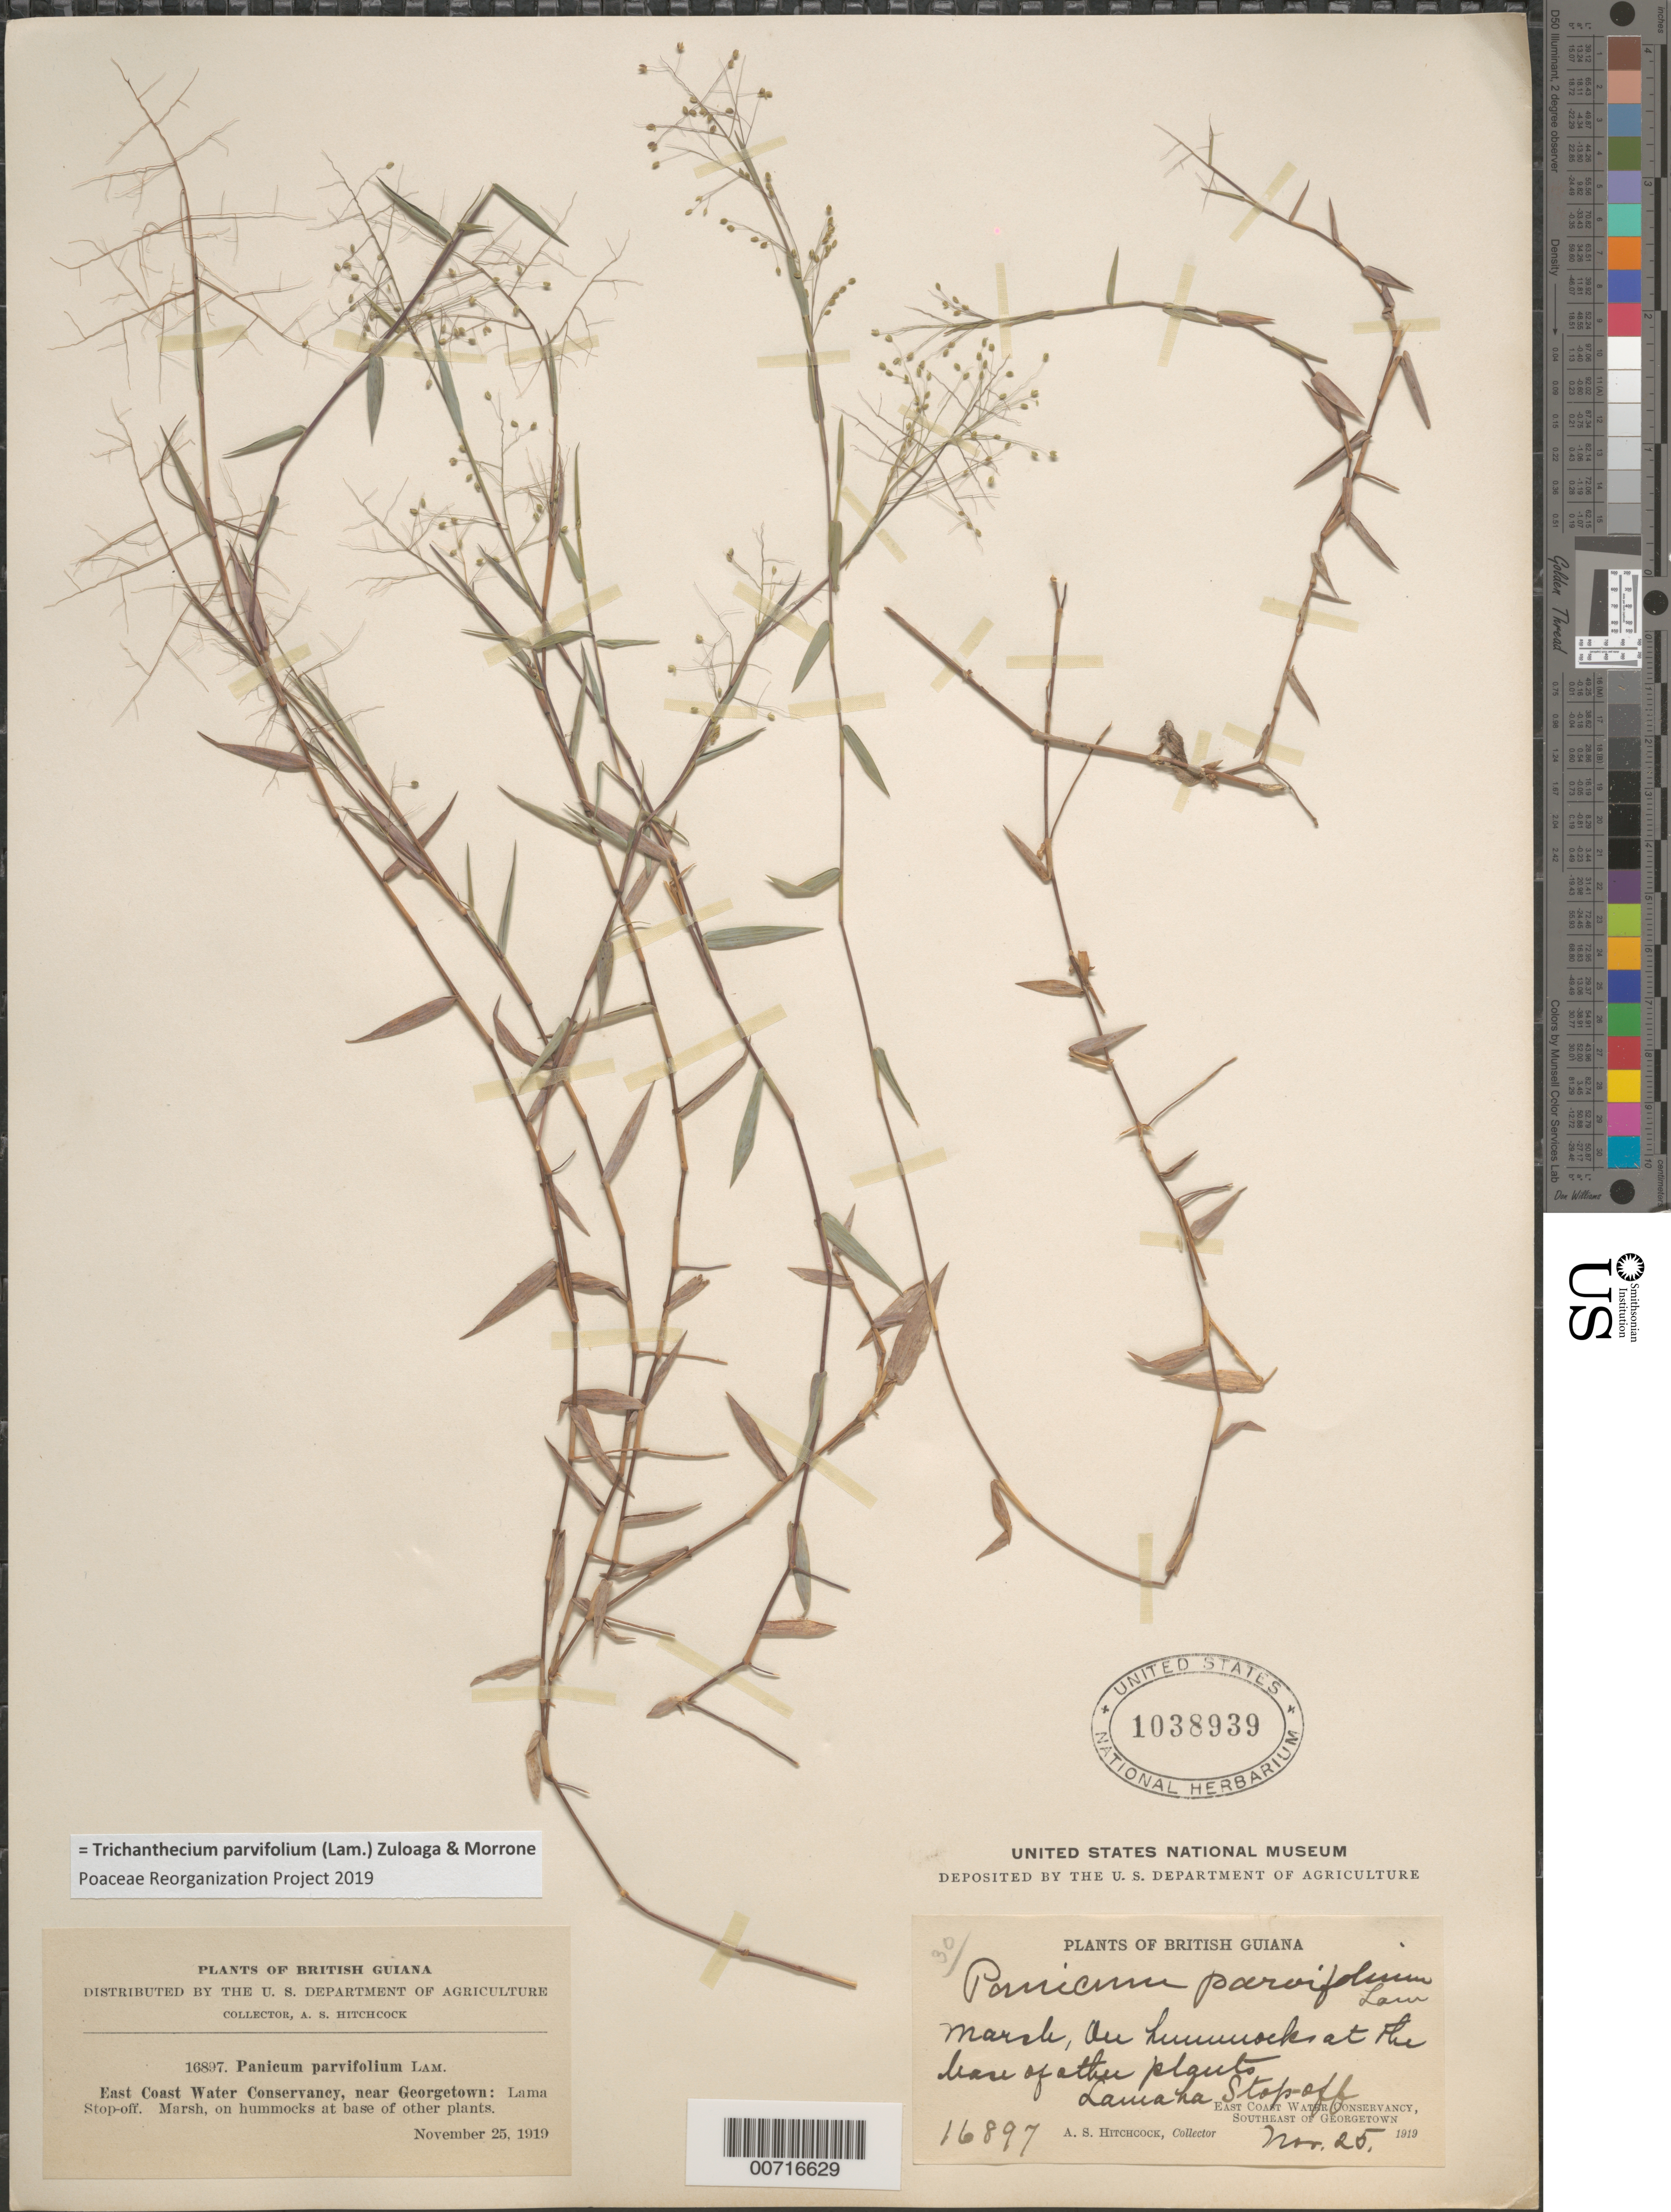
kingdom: Plantae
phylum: Tracheophyta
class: Liliopsida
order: Poales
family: Poaceae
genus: Trichanthecium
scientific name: Trichanthecium parvifolium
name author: (Lam.) Zuloaga & Morrone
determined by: Poaceae Reorganization Project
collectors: A. S. Hitchcock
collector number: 16897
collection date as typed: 25-Nov-19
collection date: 1919-11-25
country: Guyana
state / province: Demerara-Mahaica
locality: Lamaha Stop-Off, Georgetown, SE of, East Coast Water Conservancy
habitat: Marsh, on hummocks at base of other plants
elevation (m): -2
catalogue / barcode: US 1038939